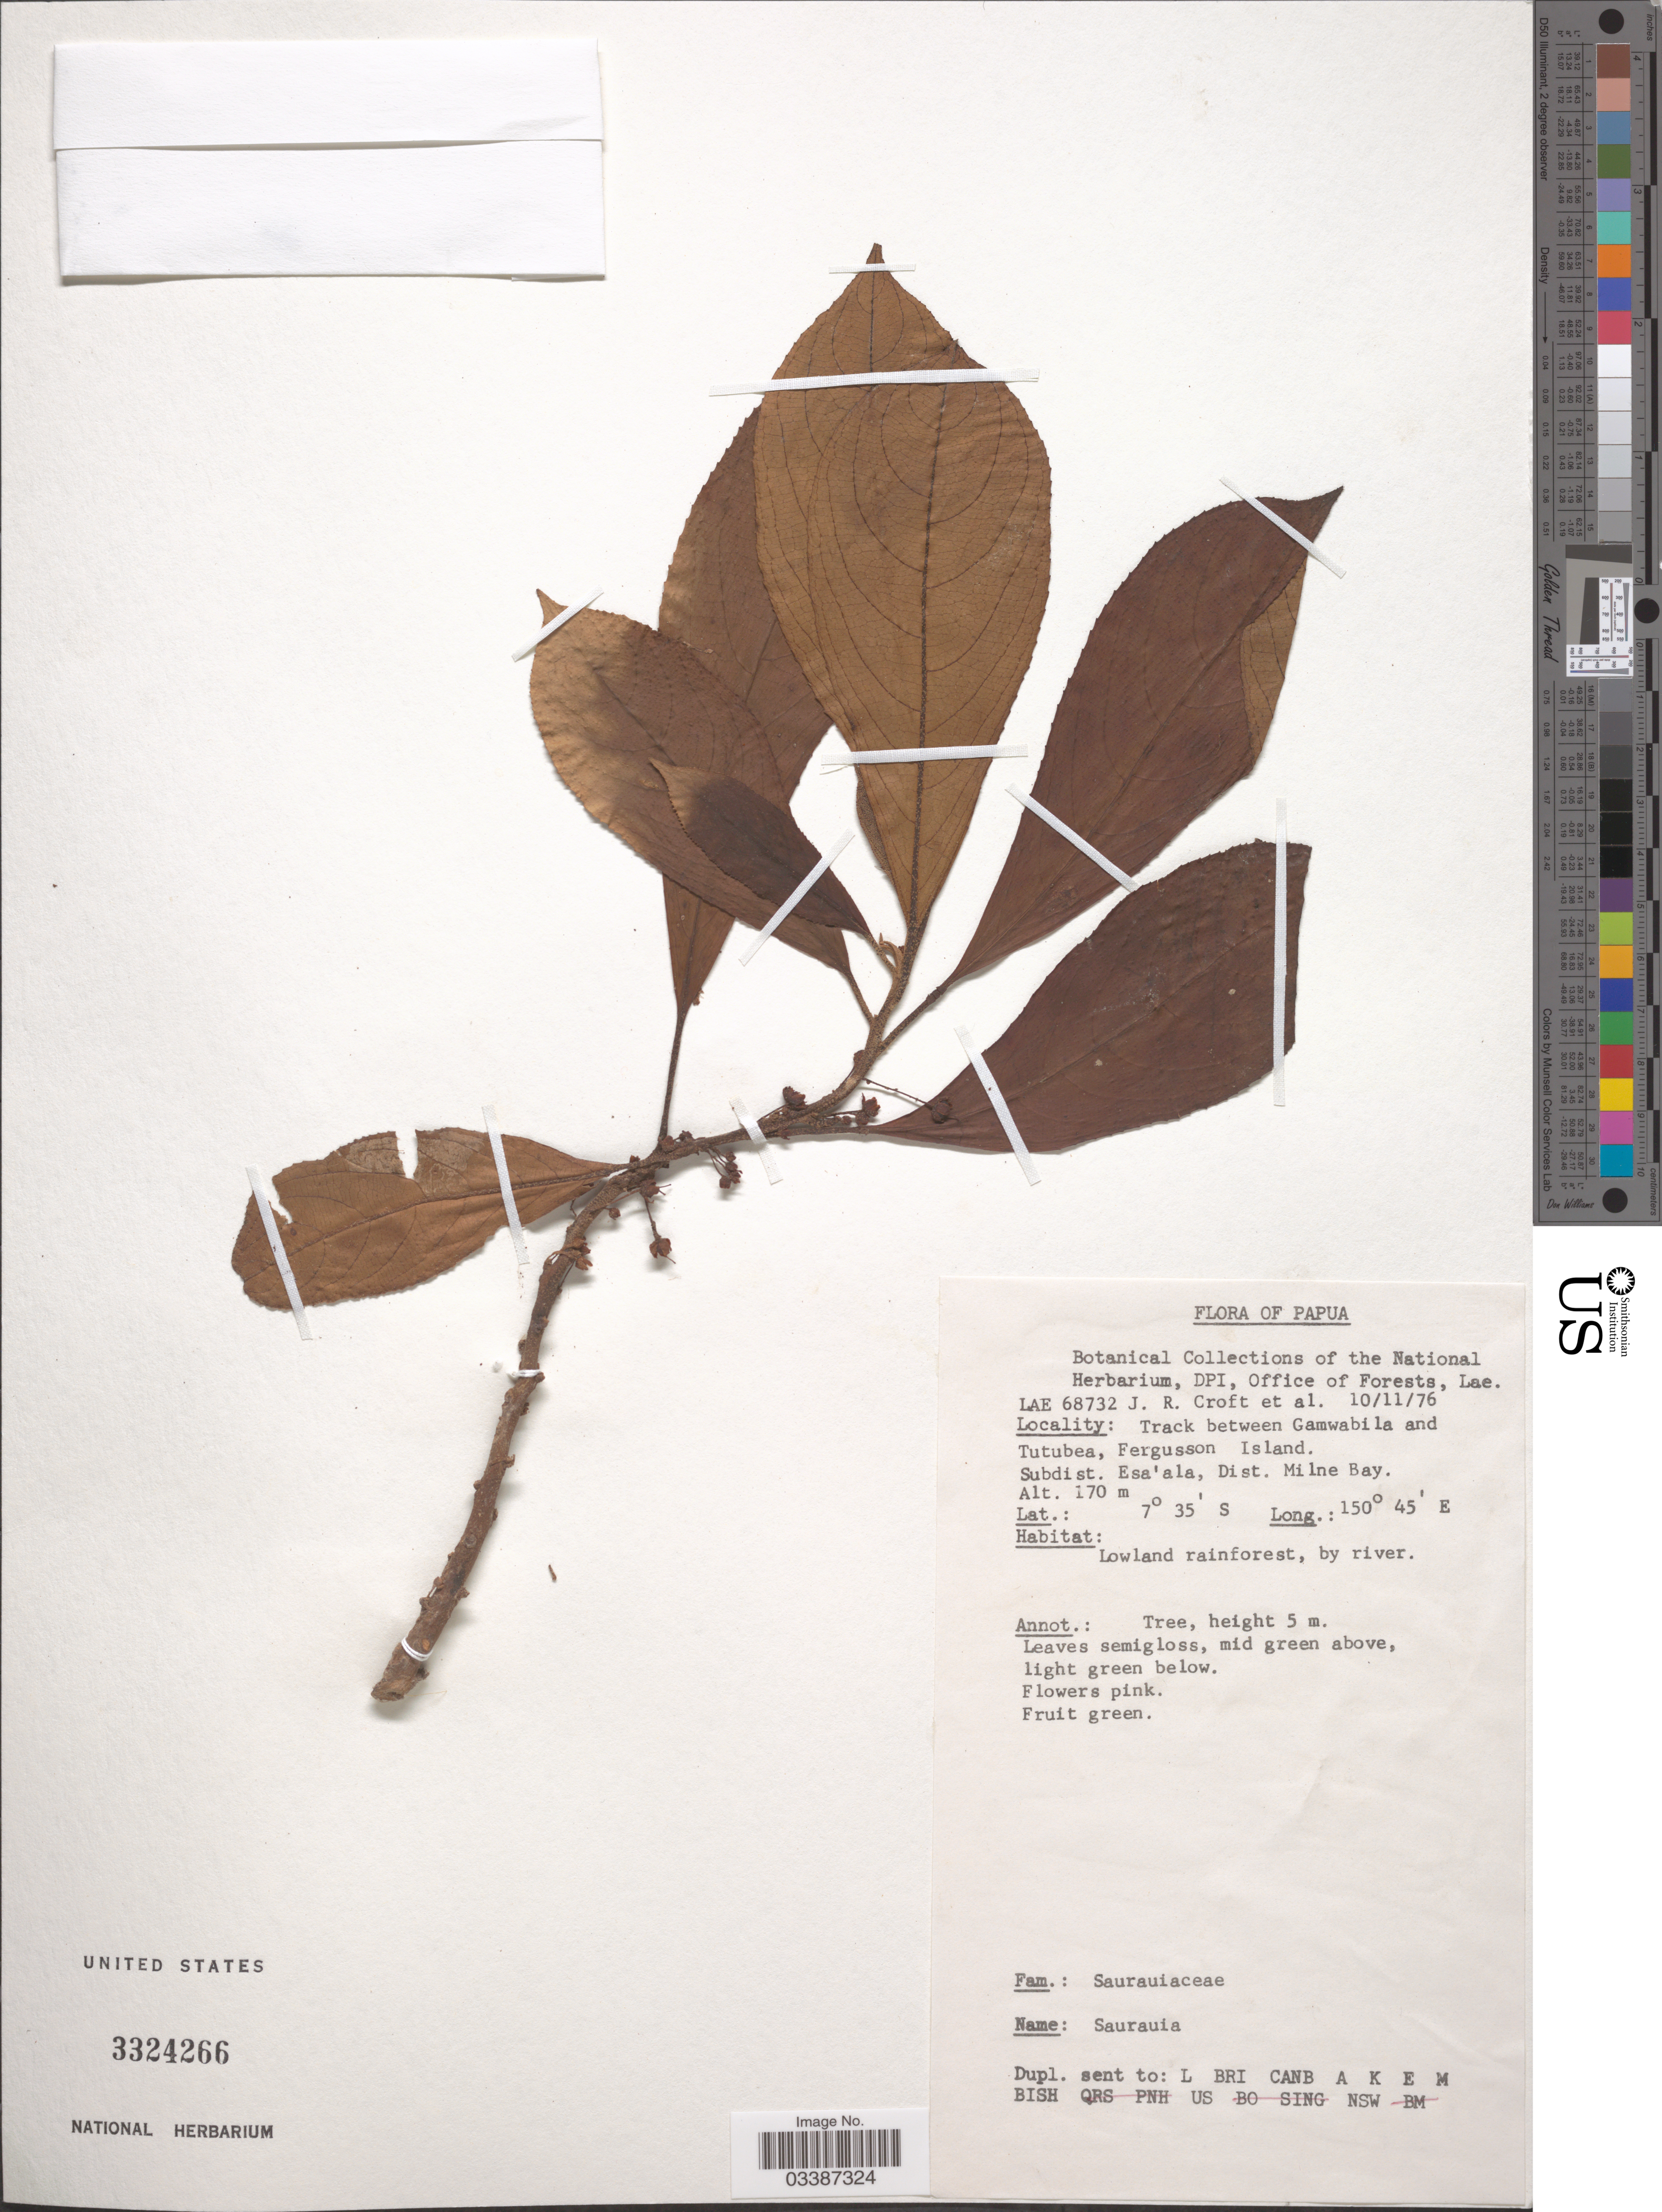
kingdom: Plantae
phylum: Tracheophyta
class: Magnoliopsida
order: Ericales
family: Actinidiaceae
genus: Saurauia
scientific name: Saurauia sp.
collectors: J. R. Croft & et al.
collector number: LAE 68732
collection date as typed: Transcribed d/m/y: 10/11/76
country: Papua New Guinea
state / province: Milne Bay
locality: Papua. Track between Gamwabila and Tutubea, Fergusson Island. Subdist. Esa'ala, Dist. Milne Bay.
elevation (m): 170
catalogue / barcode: US 3324266